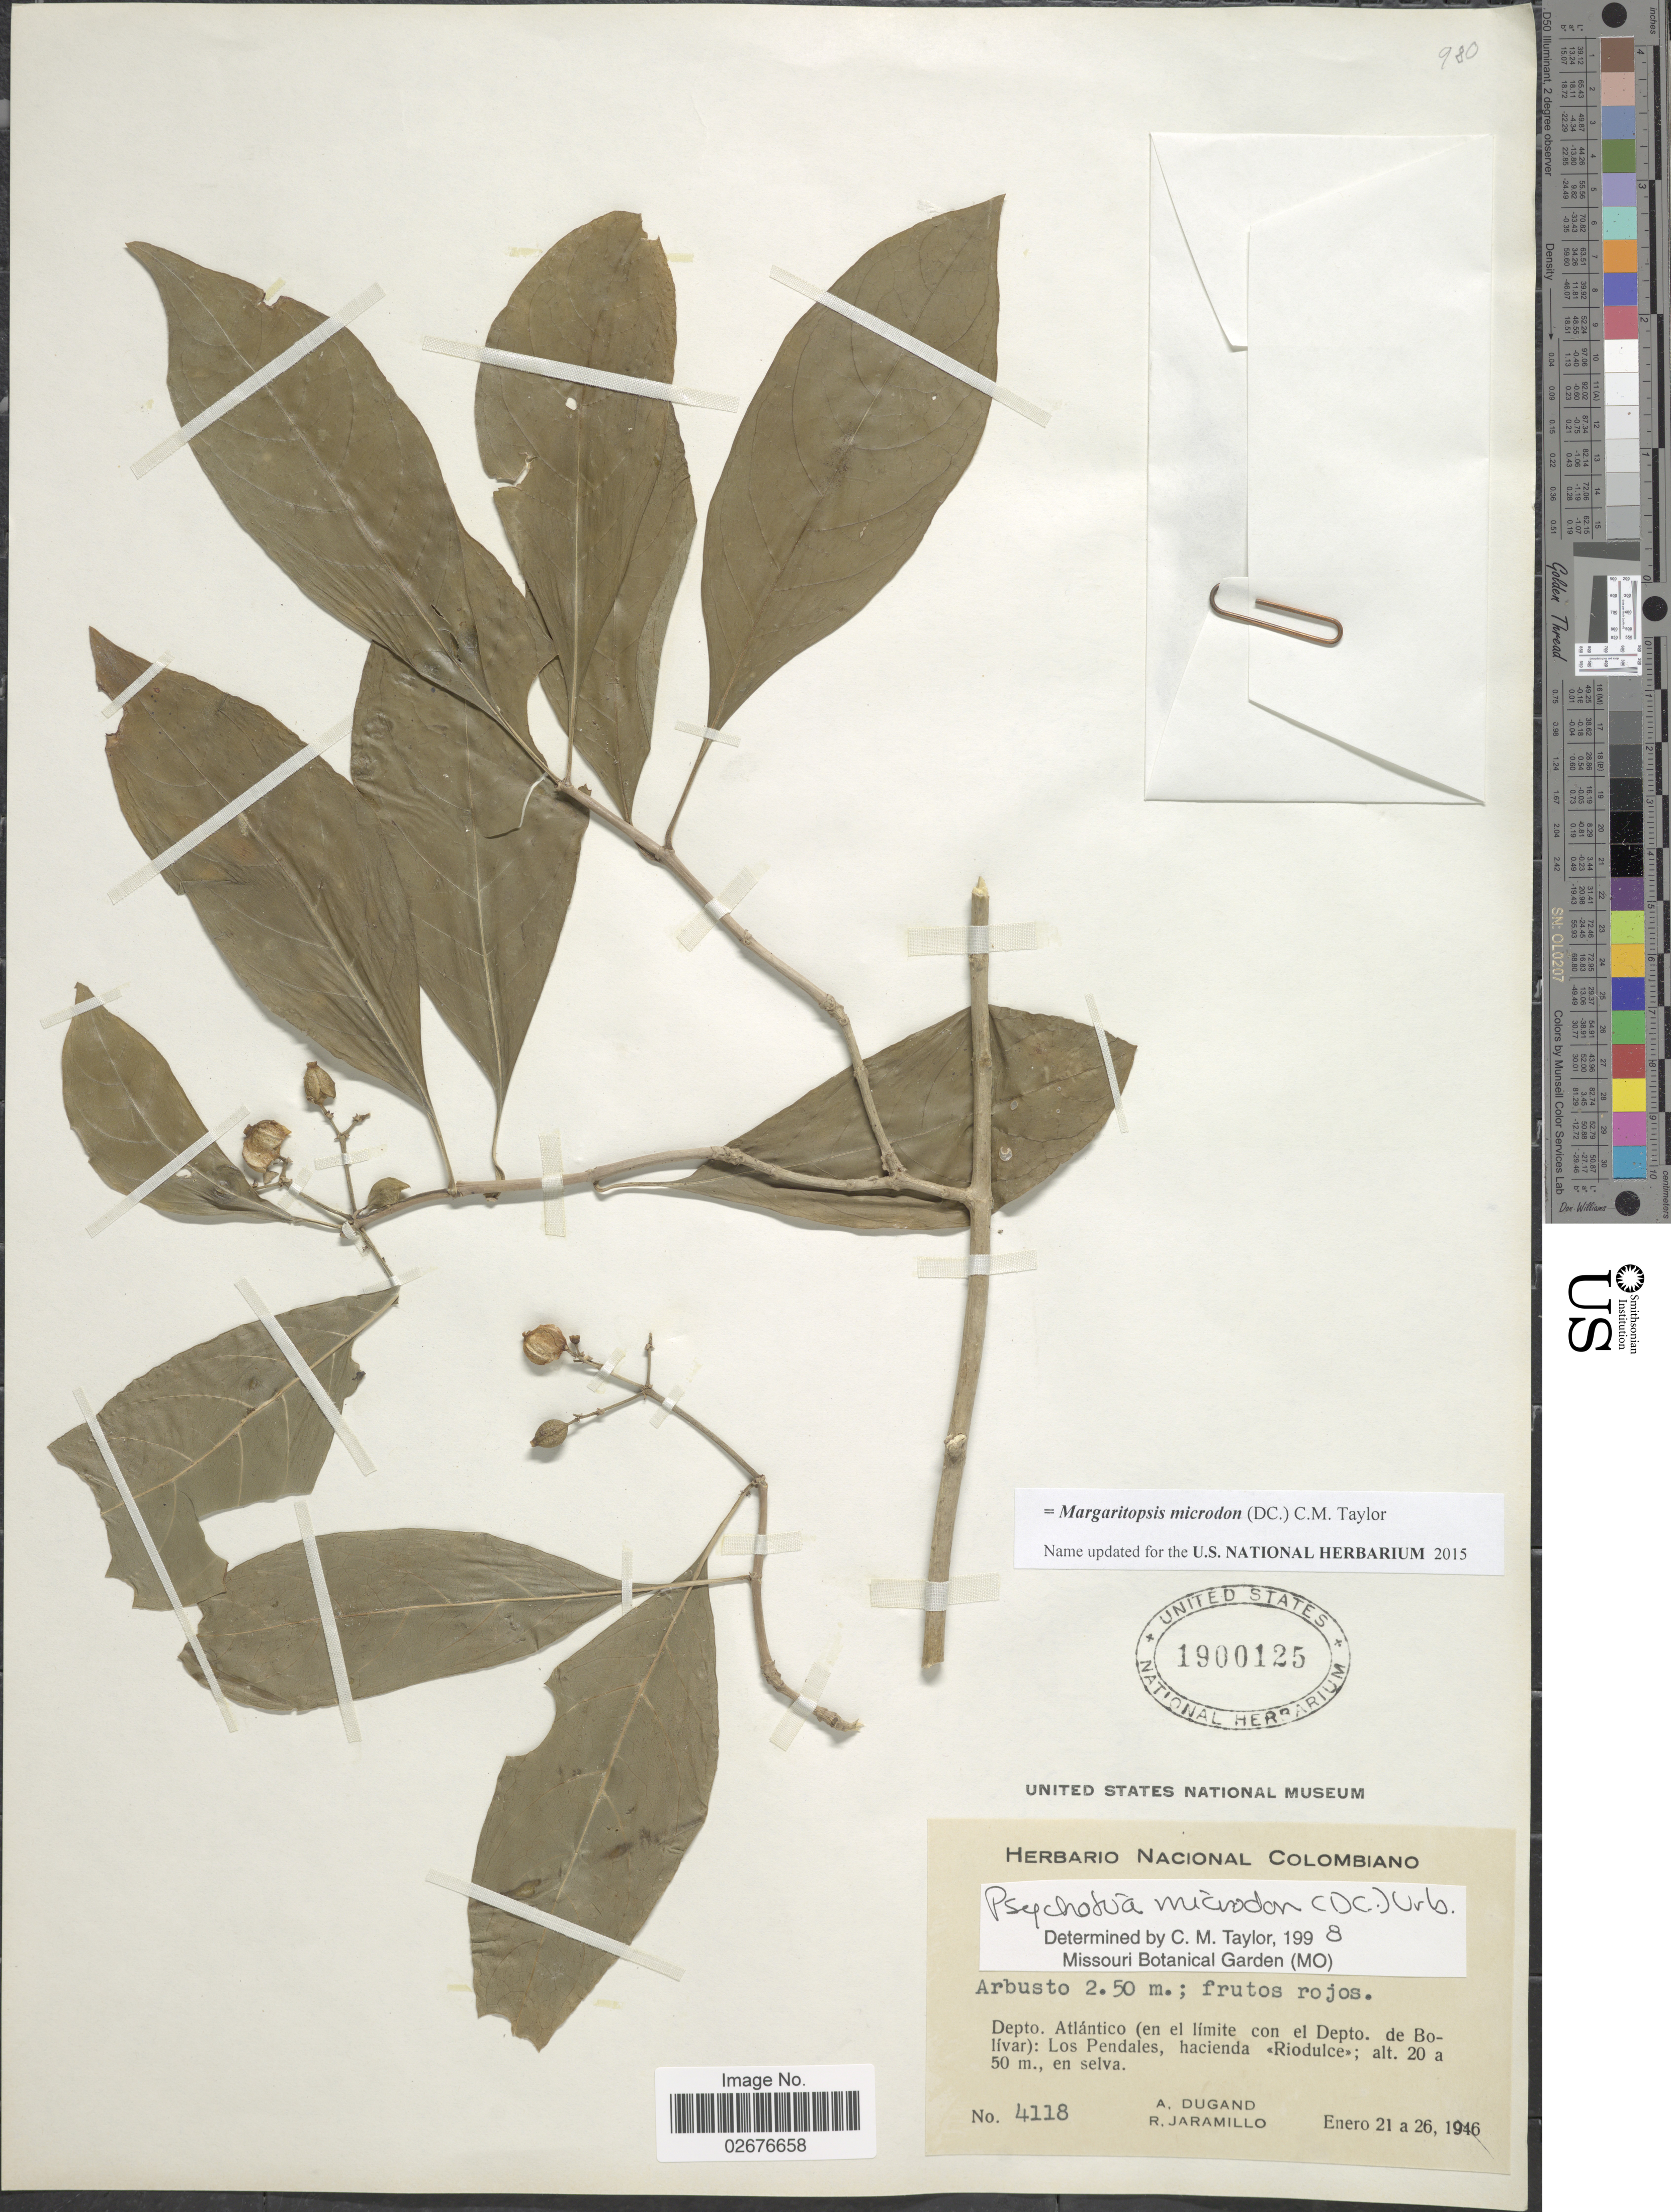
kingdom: Plantae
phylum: Tracheophyta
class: Magnoliopsida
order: Gentianales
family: Rubiaceae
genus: Margaritopsis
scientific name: Margaritopsis microdon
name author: (DC.) C.M. Taylor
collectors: A. Dugand & R. Jaramillo M.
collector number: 4118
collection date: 1946-01-21/1946-01-26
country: Colombia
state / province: Atlántico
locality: (en el limte con el Depto. de Bolivar): Los Pendales, hacienda, Riodulce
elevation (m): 20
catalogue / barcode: US 1900125